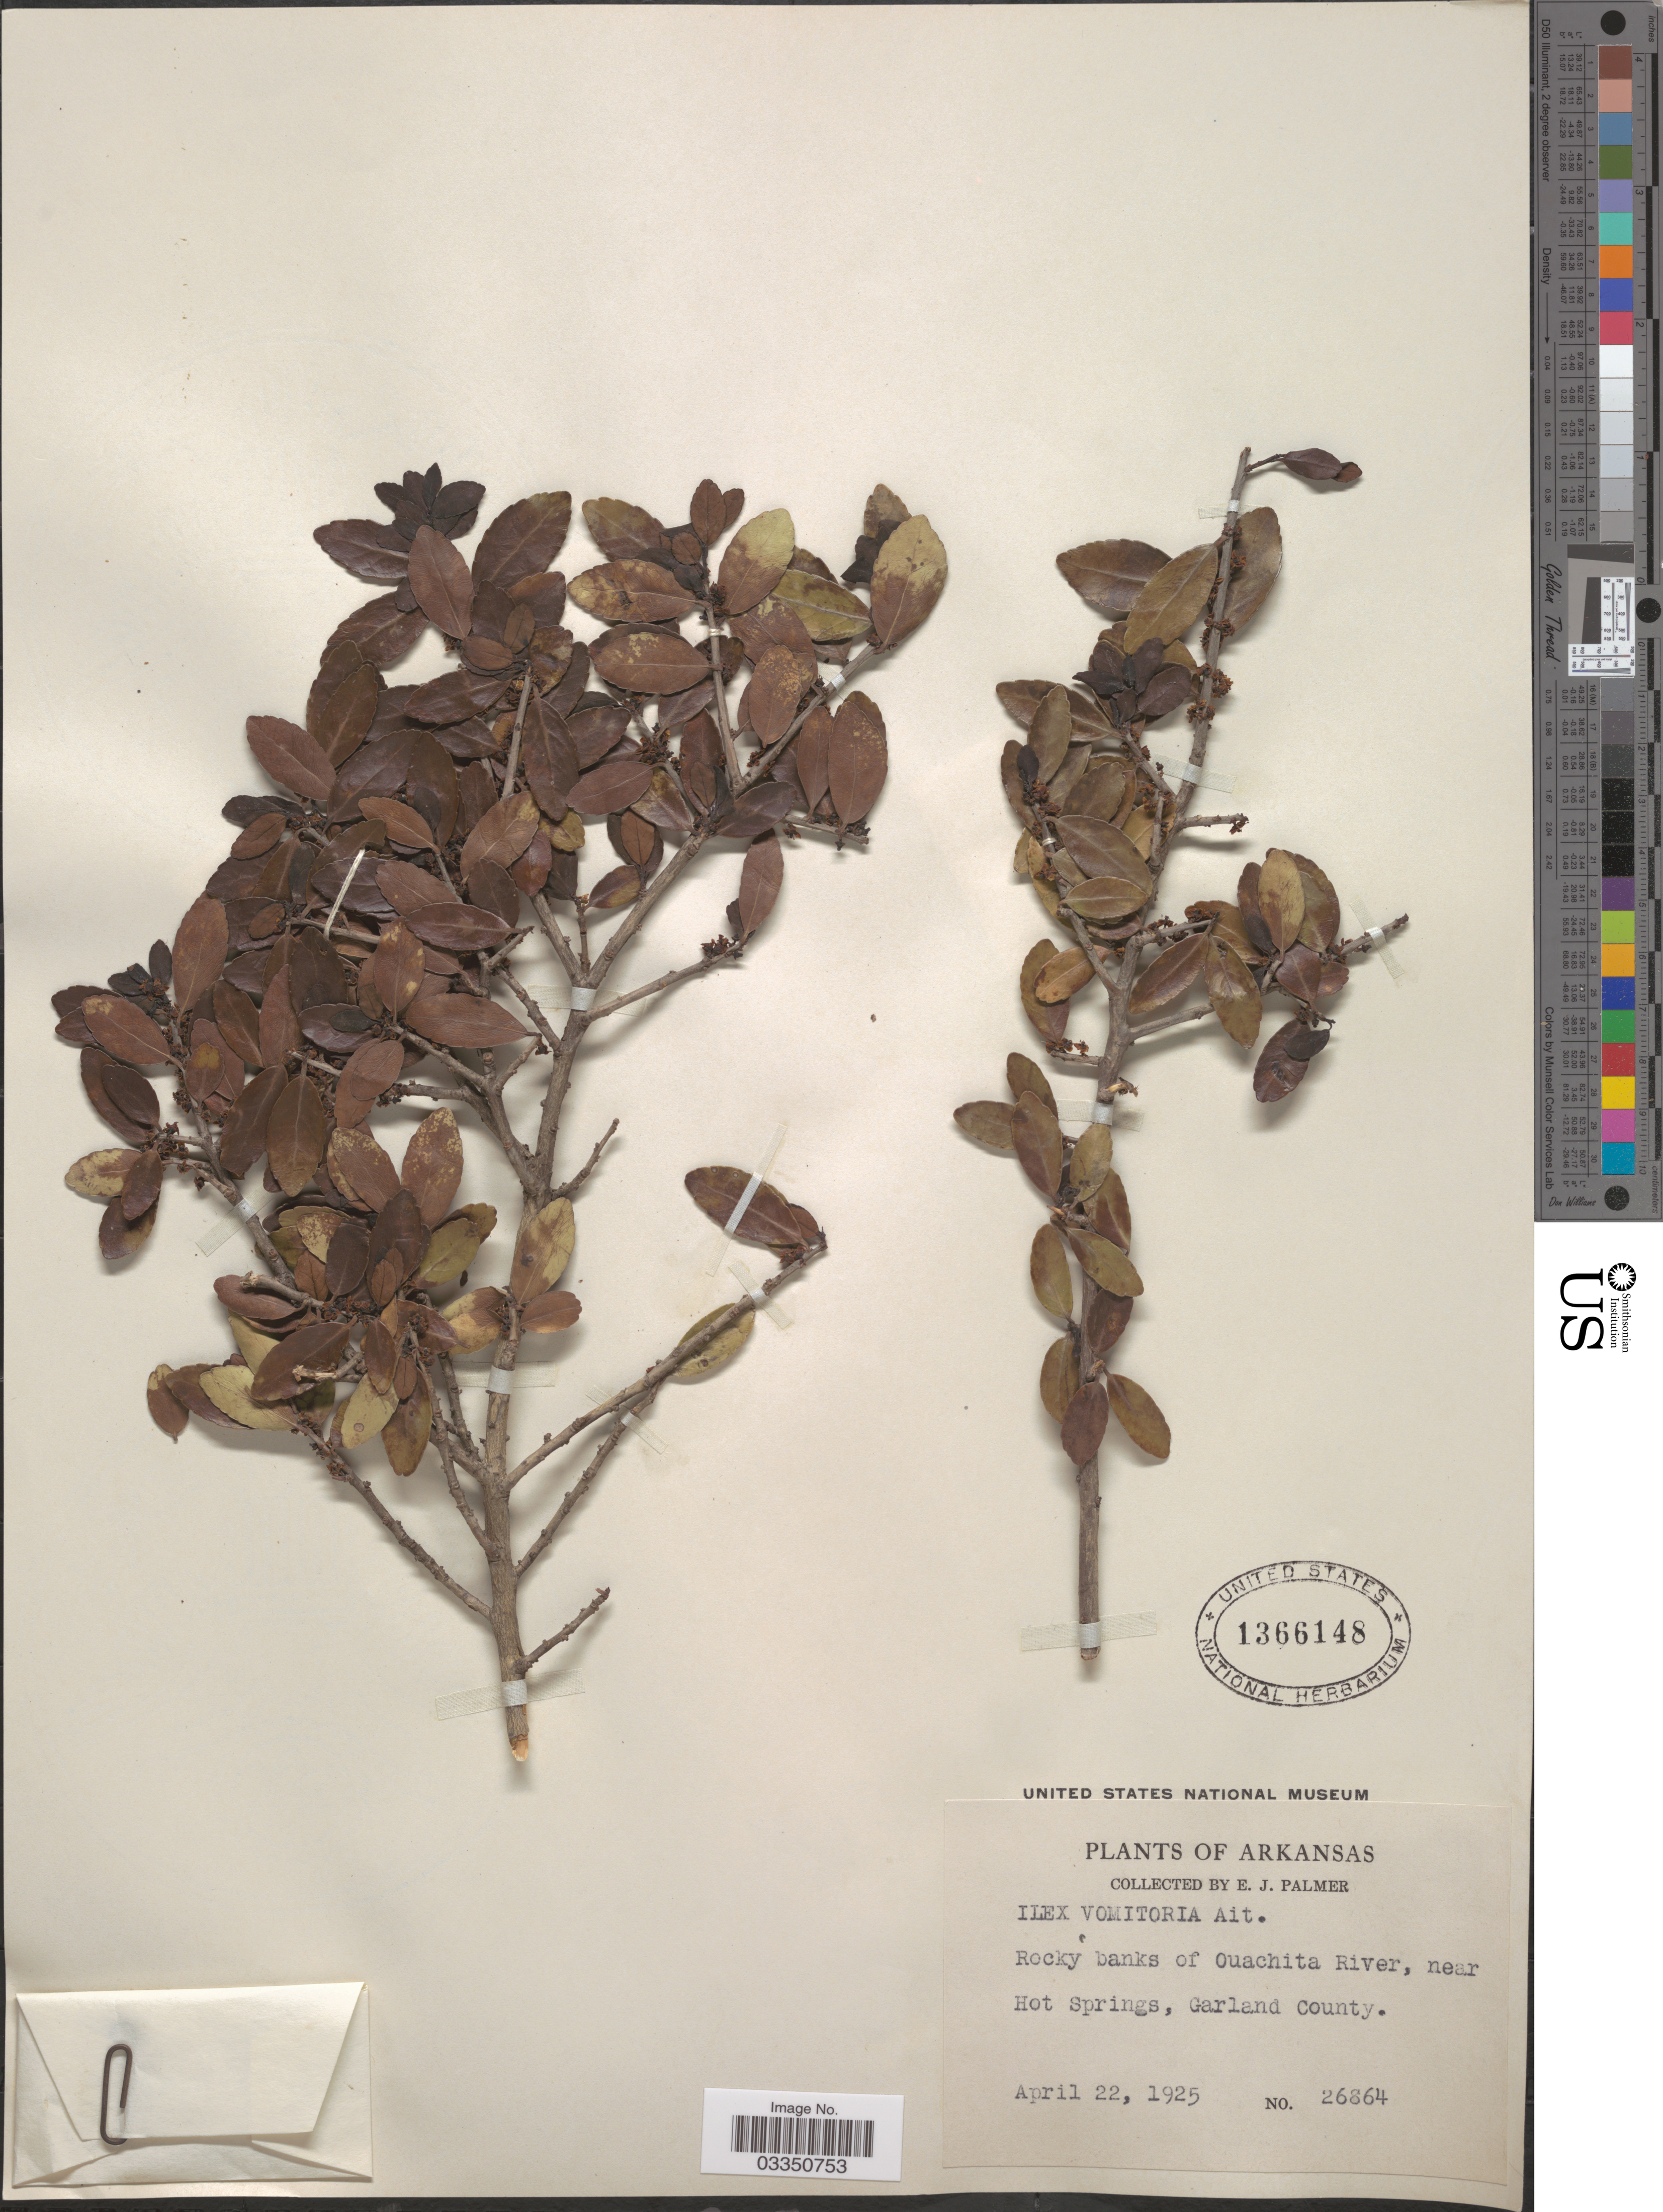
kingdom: Plantae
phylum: Tracheophyta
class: Magnoliopsida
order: Aquifoliales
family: Aquifoliaceae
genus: Ilex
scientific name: Ilex vomitoria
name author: Aiton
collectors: E. J. Palmer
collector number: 26864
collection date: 1925-04-22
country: United States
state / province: Arkansas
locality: Rocky banks of Ouachita River, near Hot Springs, Garland County.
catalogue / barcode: US 1366148